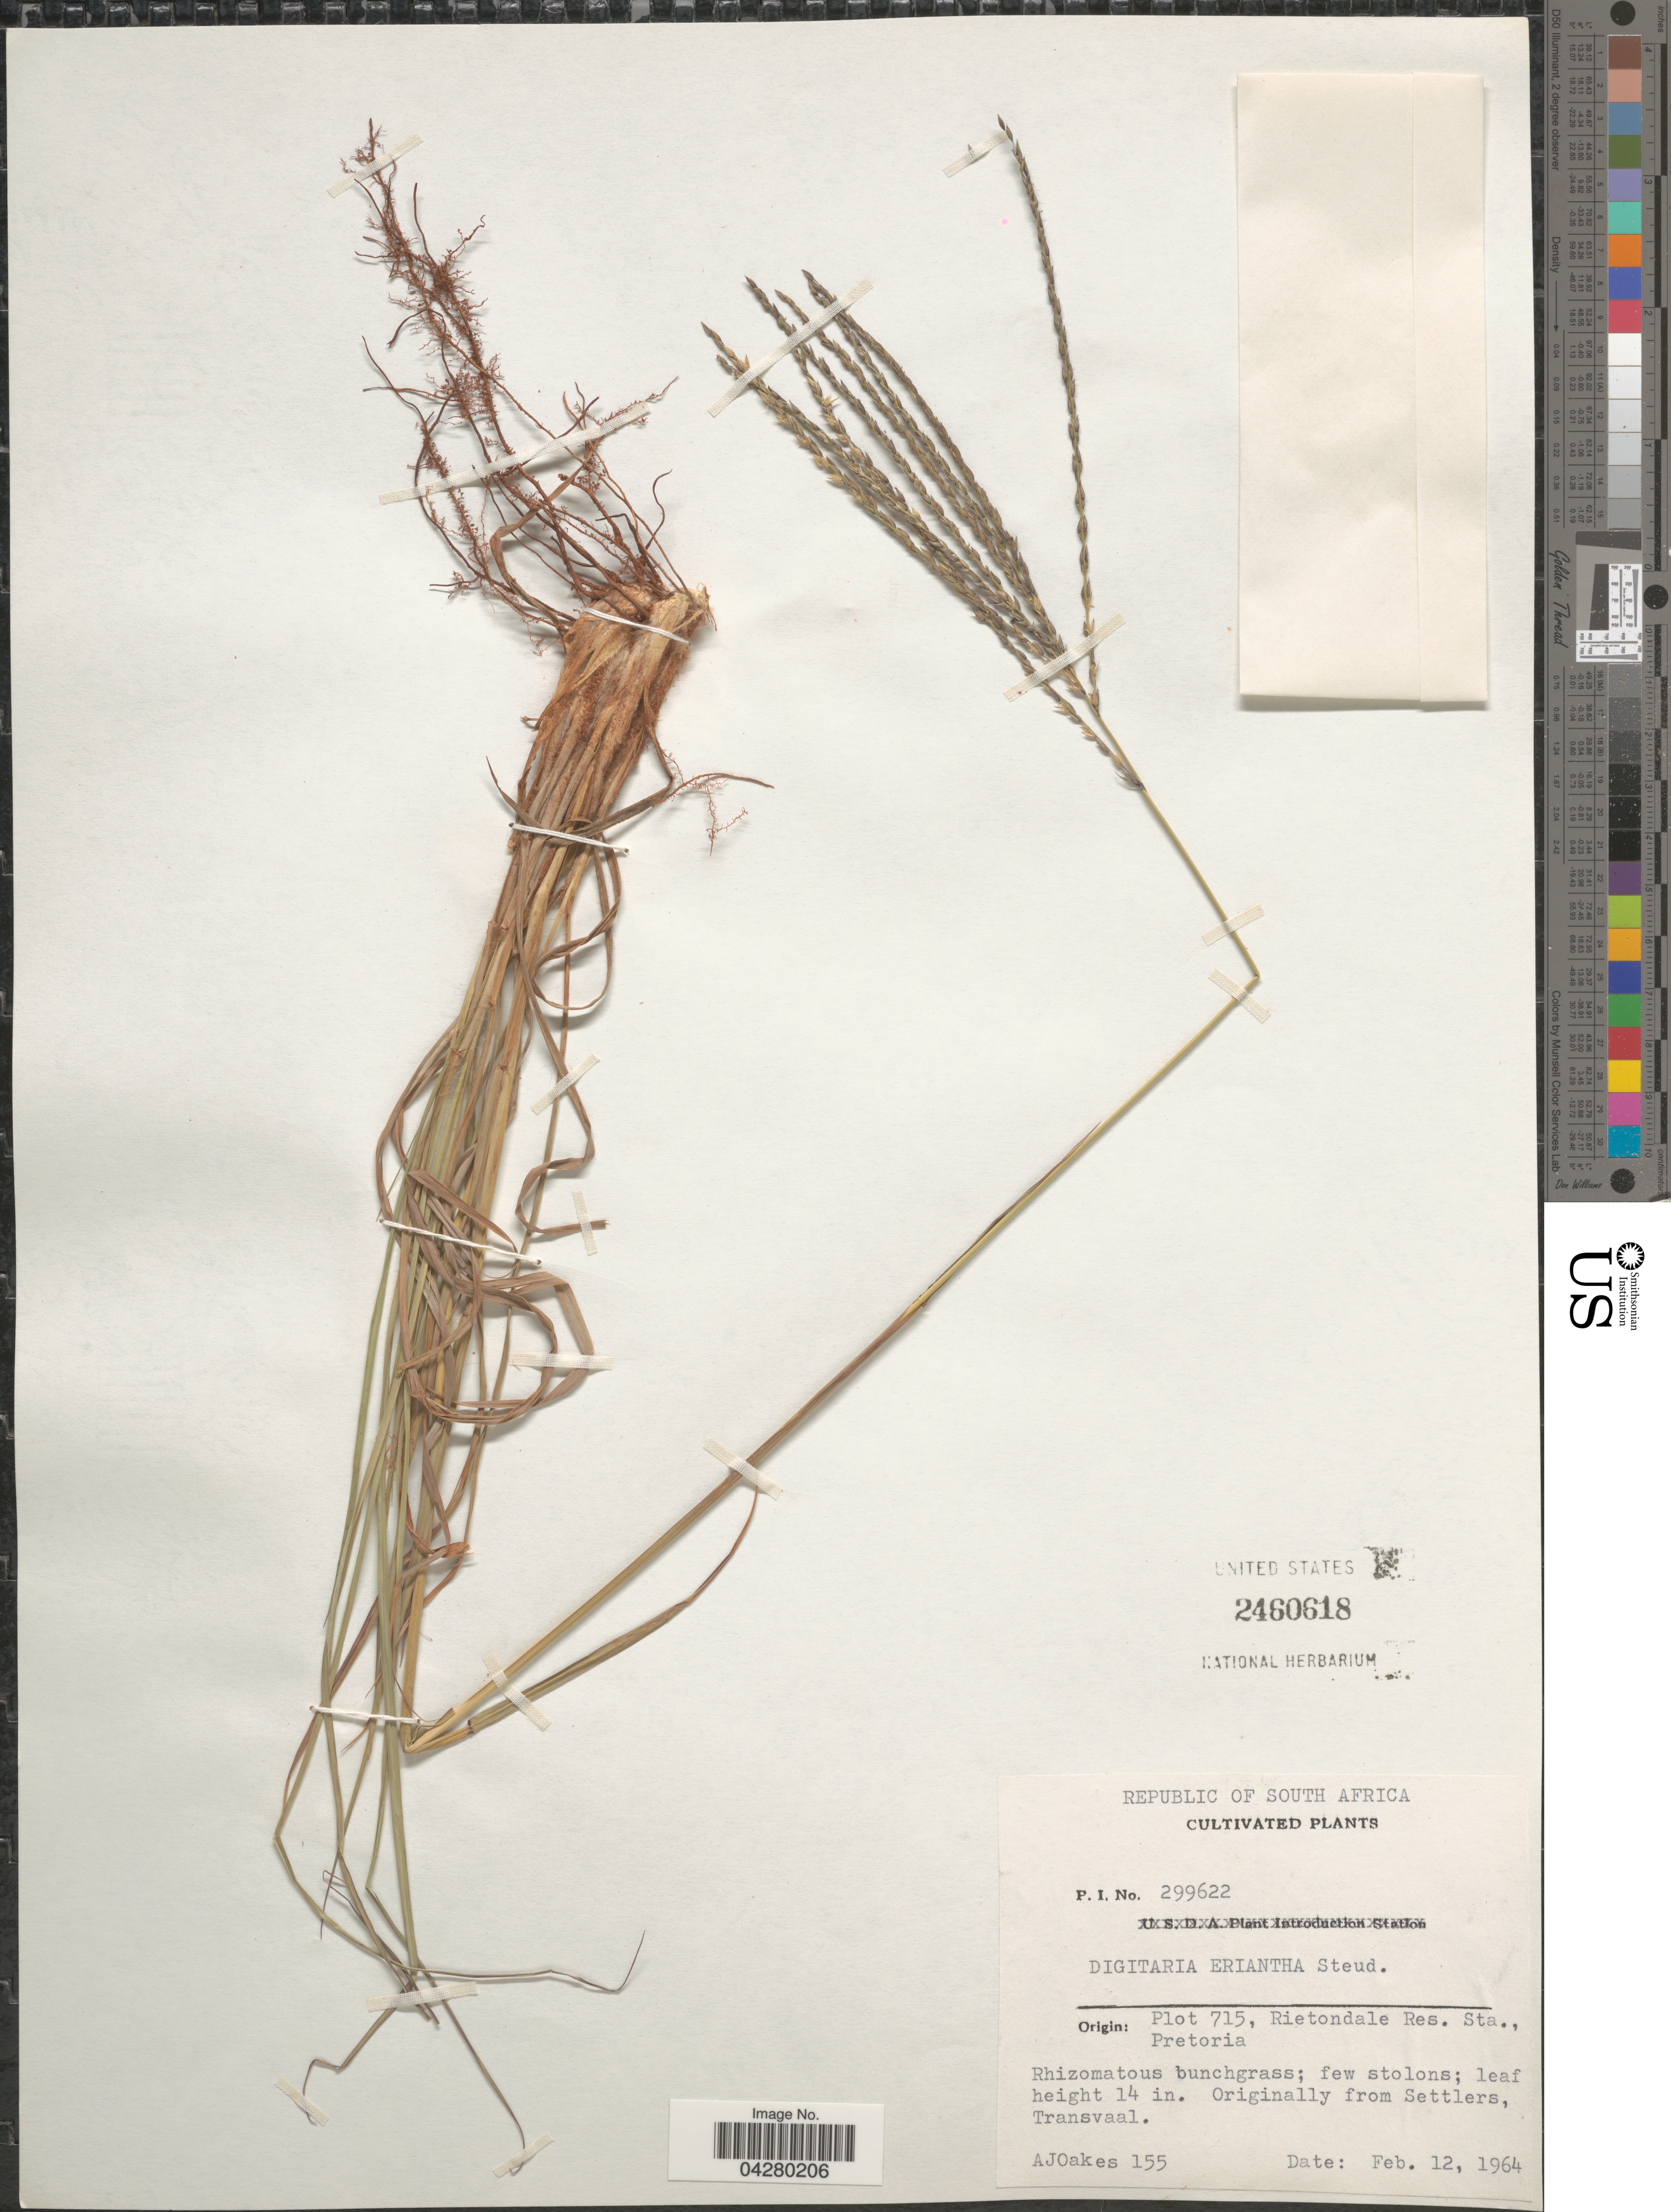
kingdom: Plantae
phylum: Tracheophyta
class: Liliopsida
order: Poales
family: Poaceae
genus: Digitaria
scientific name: Digitaria eriantha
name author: Steud.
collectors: A. Oakes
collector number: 155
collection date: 1964-02-12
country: South Africa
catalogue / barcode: US 2460618